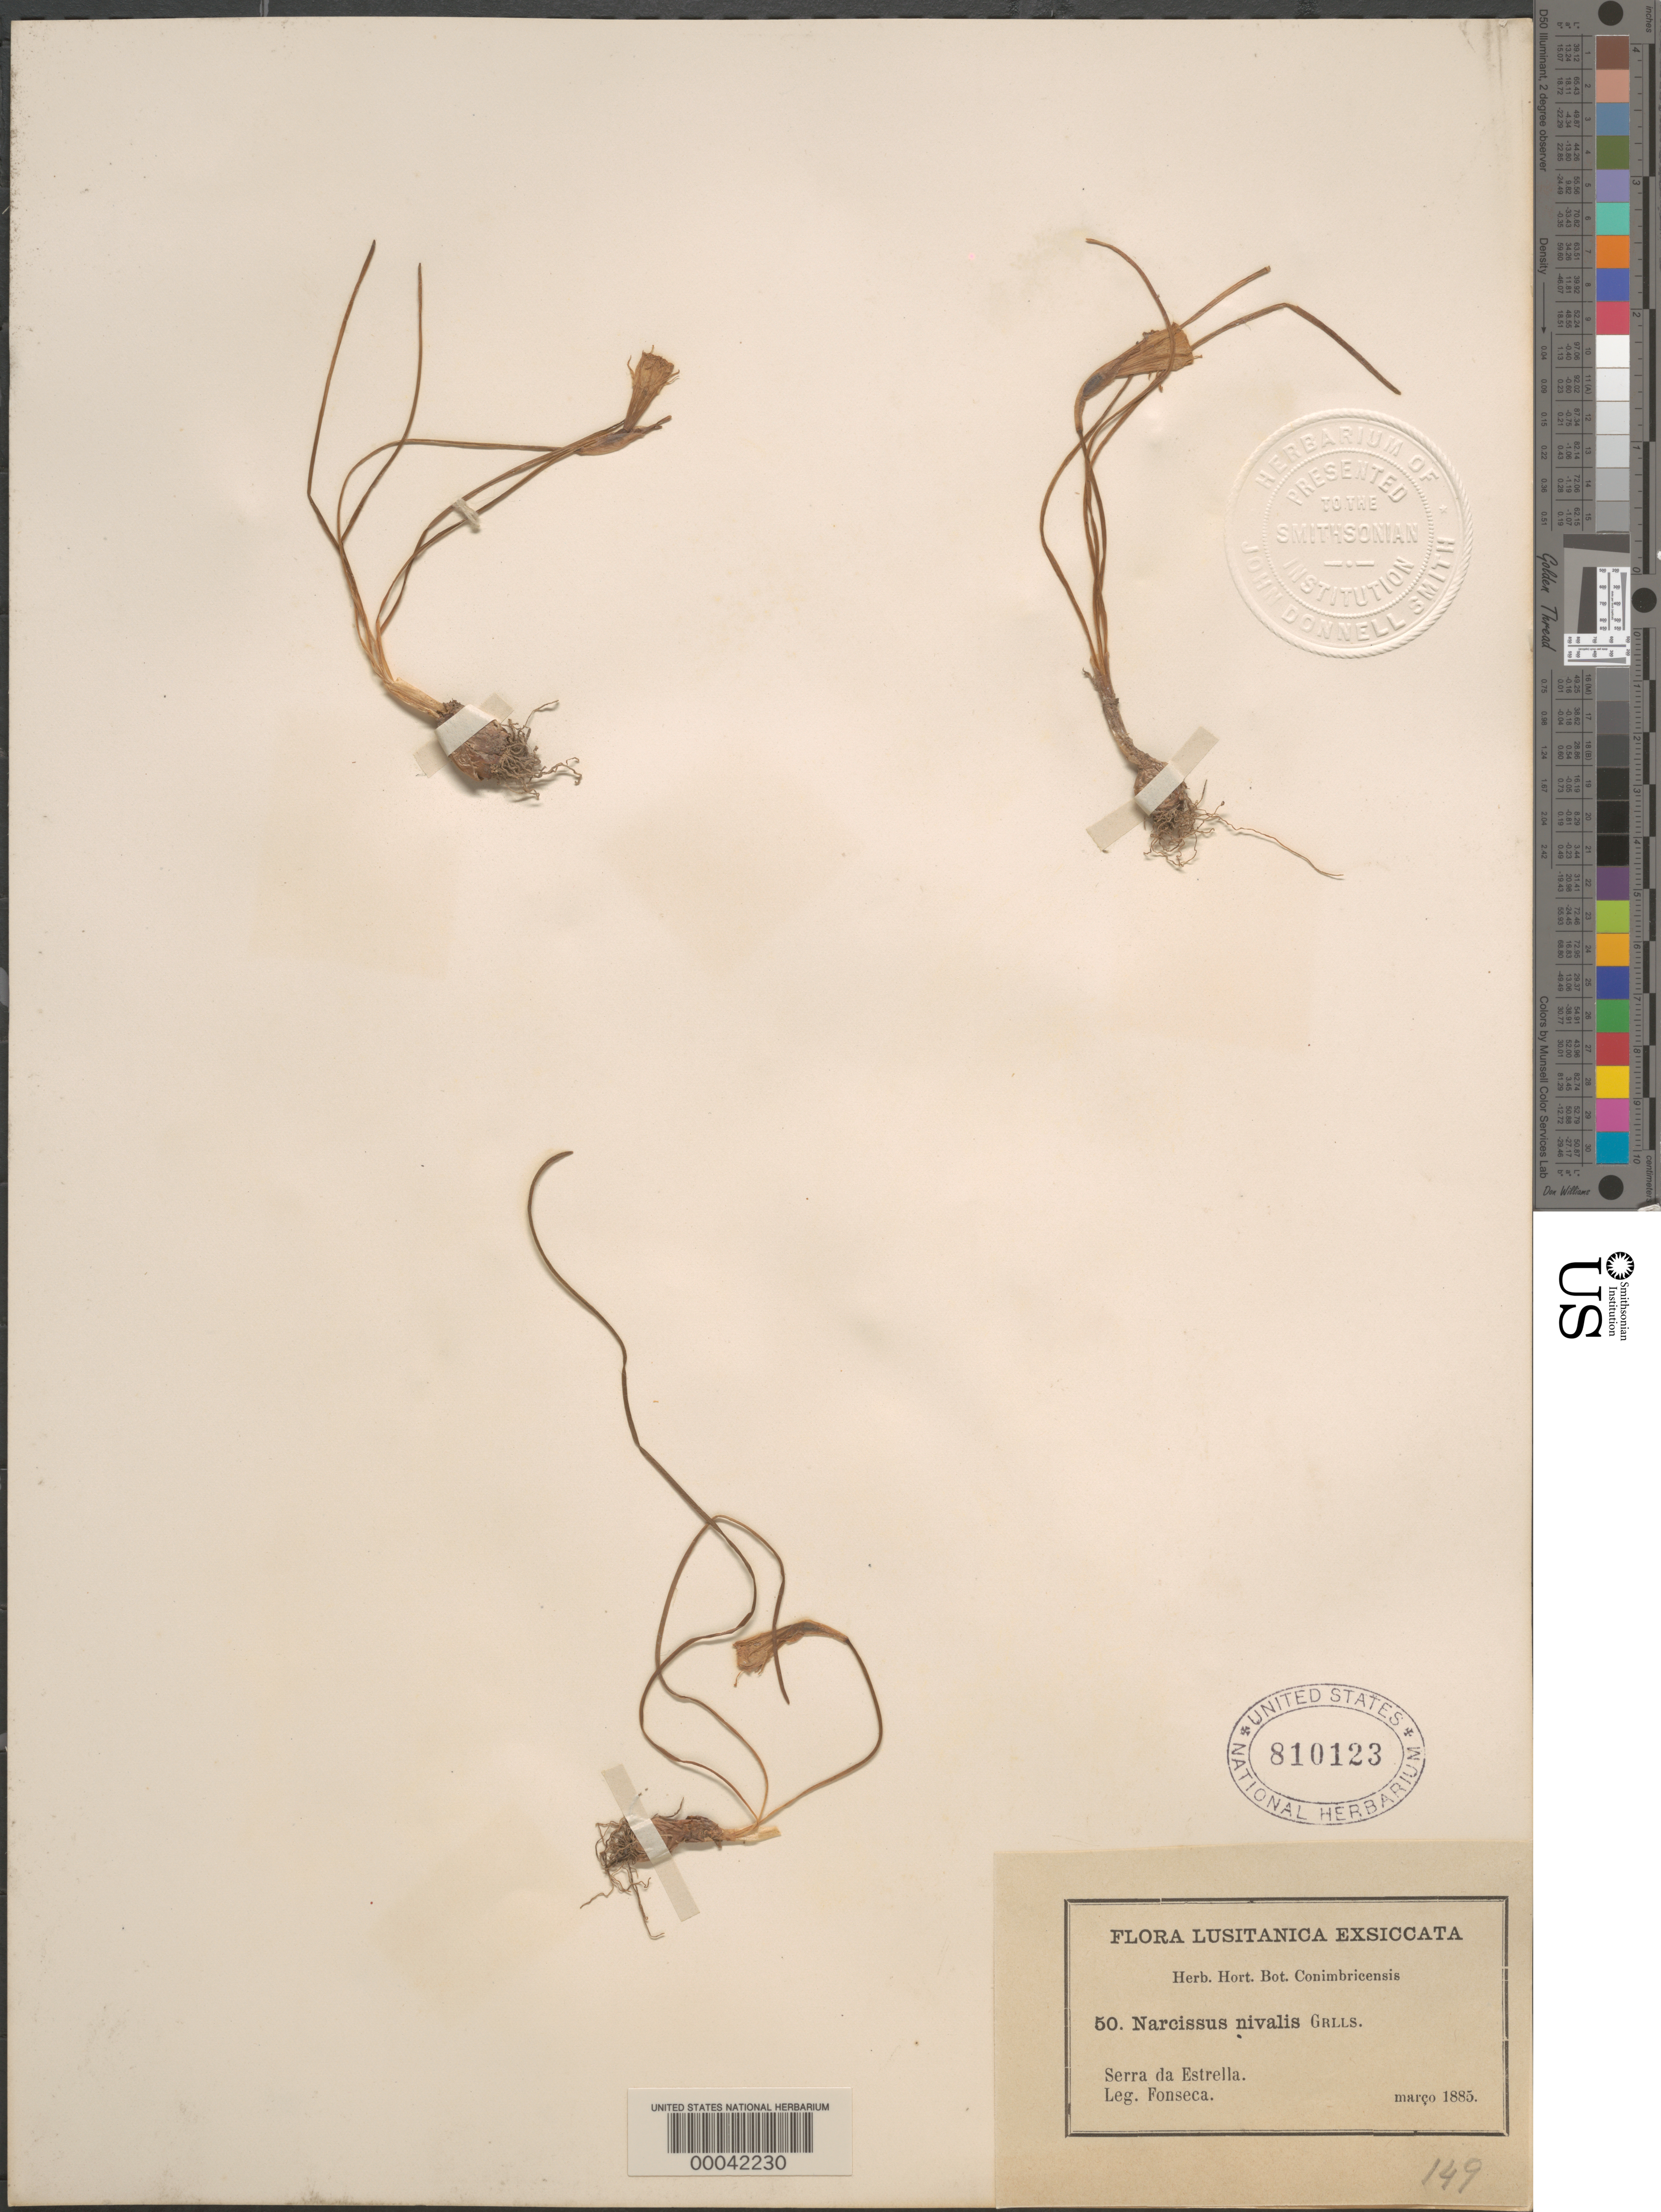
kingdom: Plantae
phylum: Tracheophyta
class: Liliopsida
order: Asparagales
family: Amaryllidaceae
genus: Narcissus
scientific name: Narcissus nivalis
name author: Graells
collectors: -. Fonseca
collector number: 50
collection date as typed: Mar 1885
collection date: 1885-03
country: Portugal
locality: Serra da estrella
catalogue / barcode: US 810123